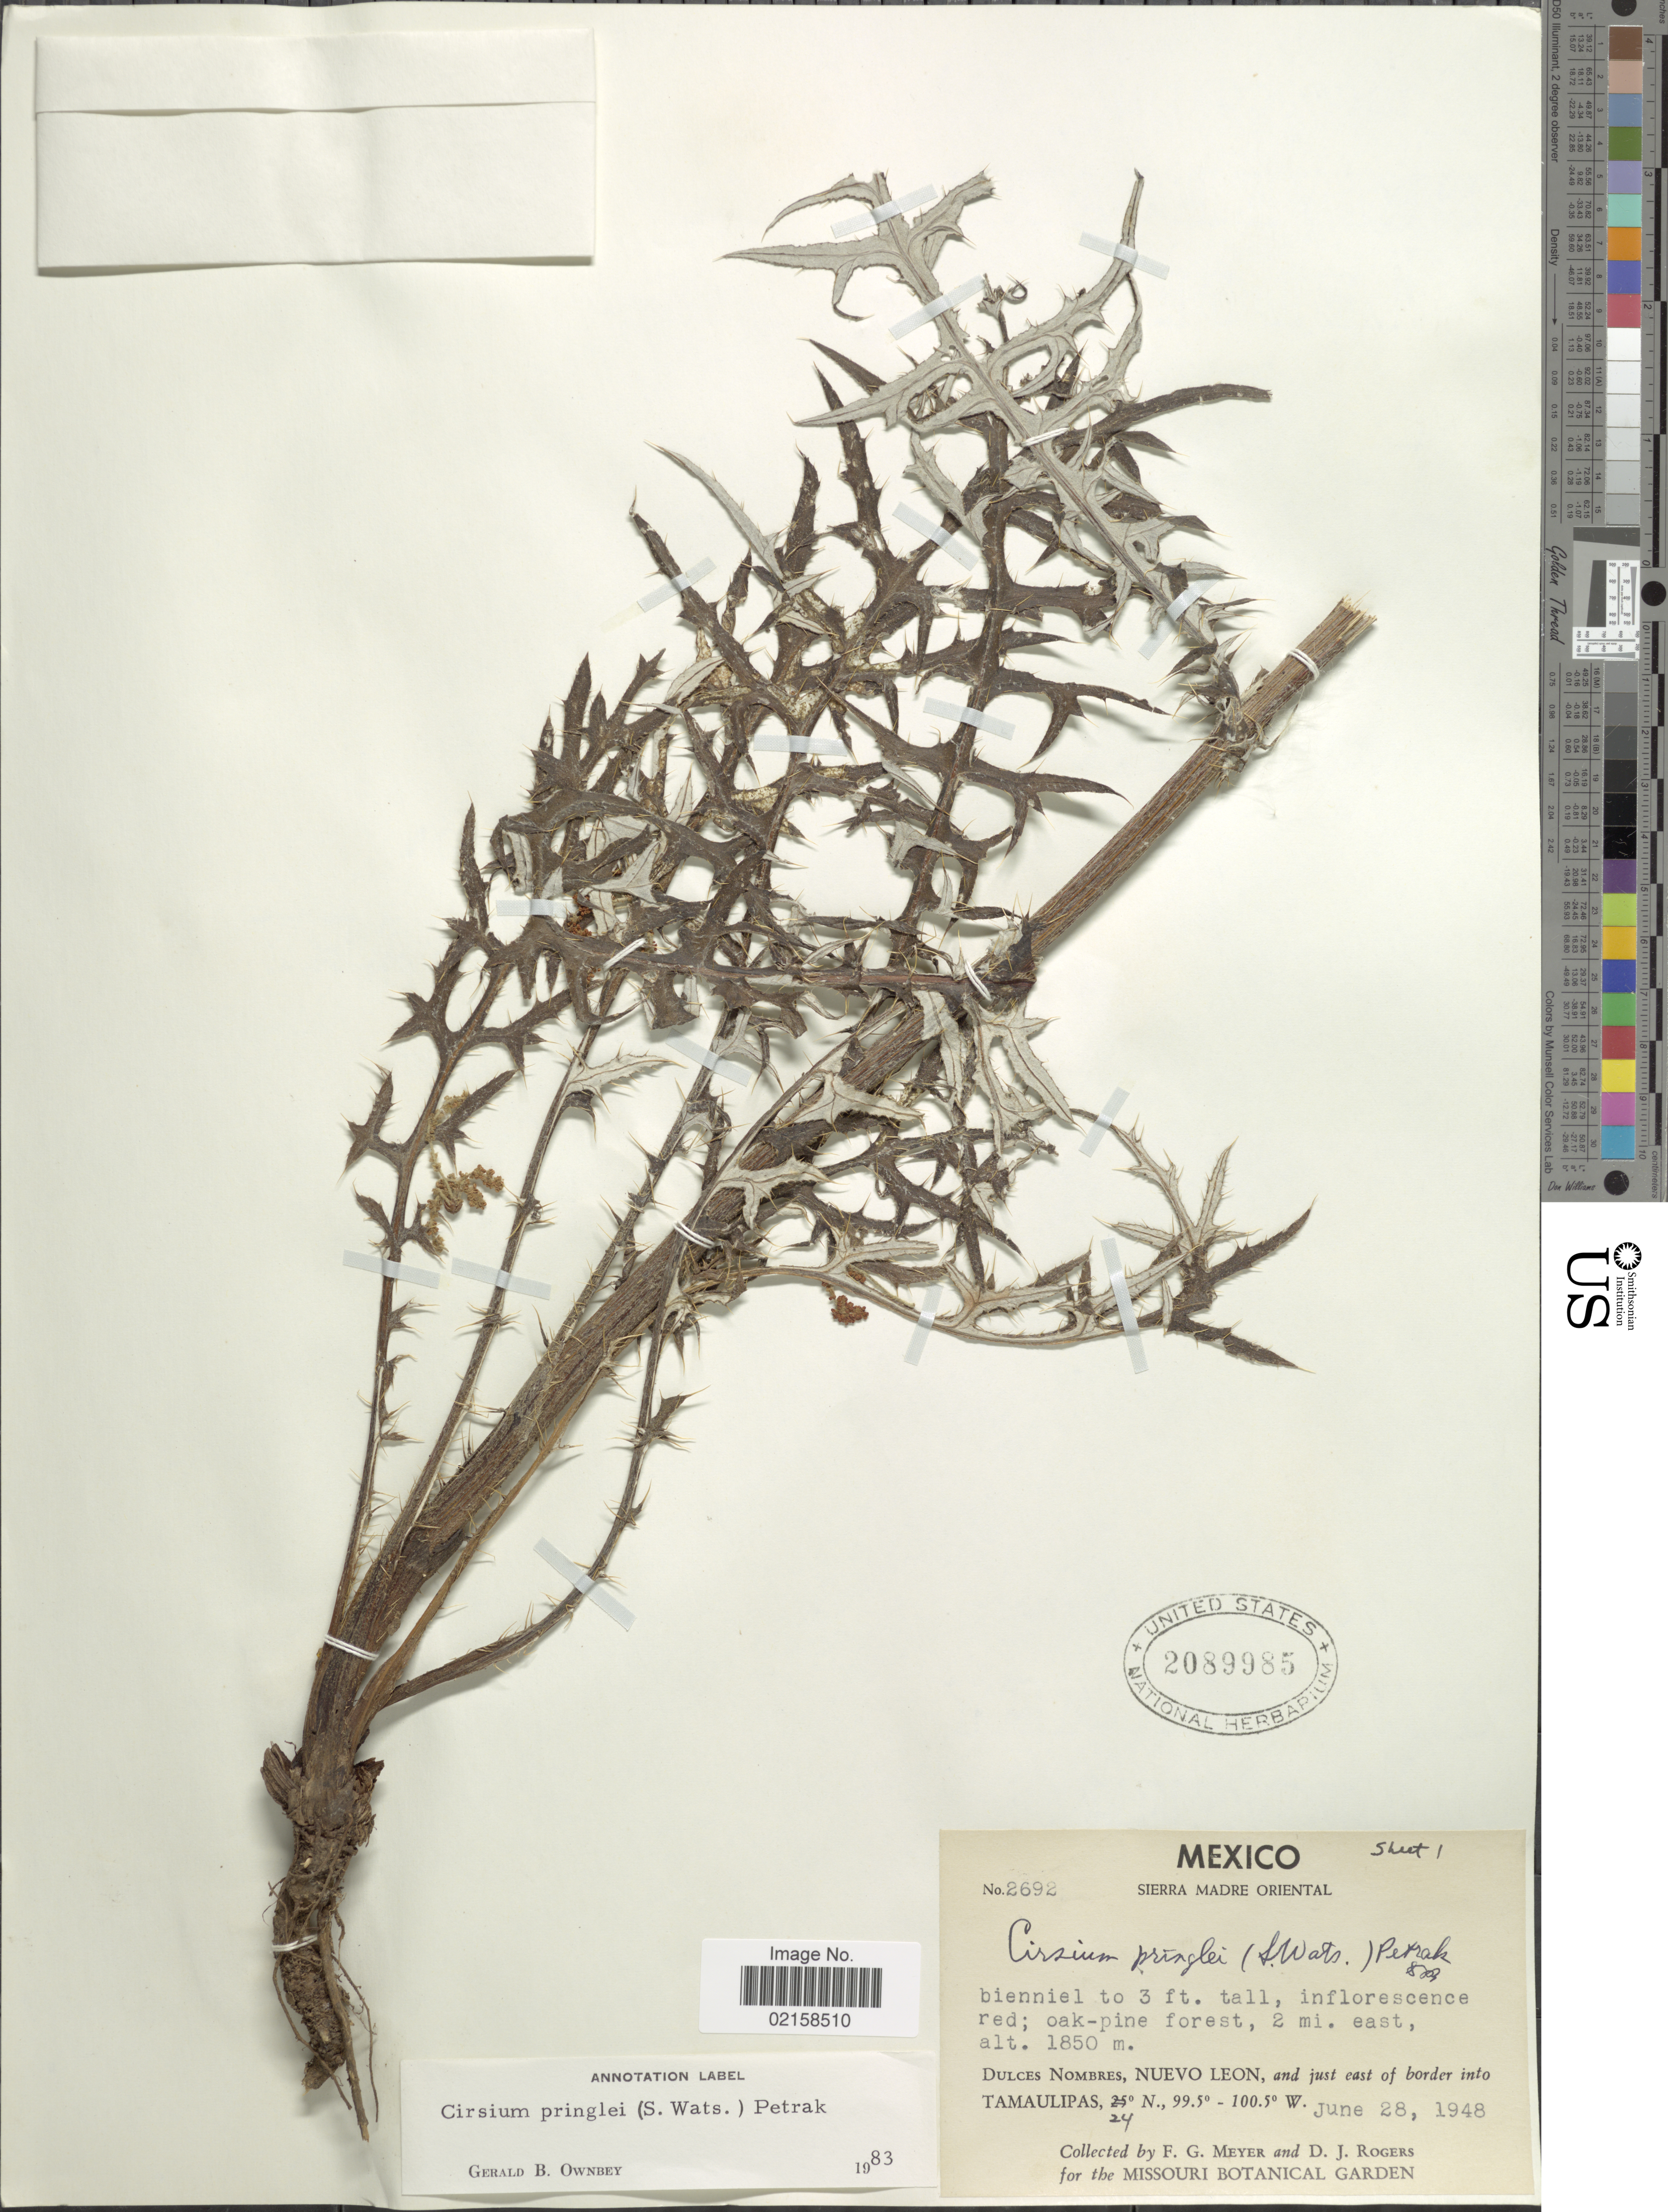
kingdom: Plantae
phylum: Tracheophyta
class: Magnoliopsida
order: Asterales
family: Asteraceae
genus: Cirsium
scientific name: Cirsium pringlei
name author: (S. Watson) Petr.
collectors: F. G. Meyer & D. J. Rogers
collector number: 2692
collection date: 1948-06-28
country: Mexico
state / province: Nuevo León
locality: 2 mi. east, Dulces Nombres, and just east of border into Tamaulipas, Sierra Madre Oriental.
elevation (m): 1850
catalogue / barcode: US 2089985